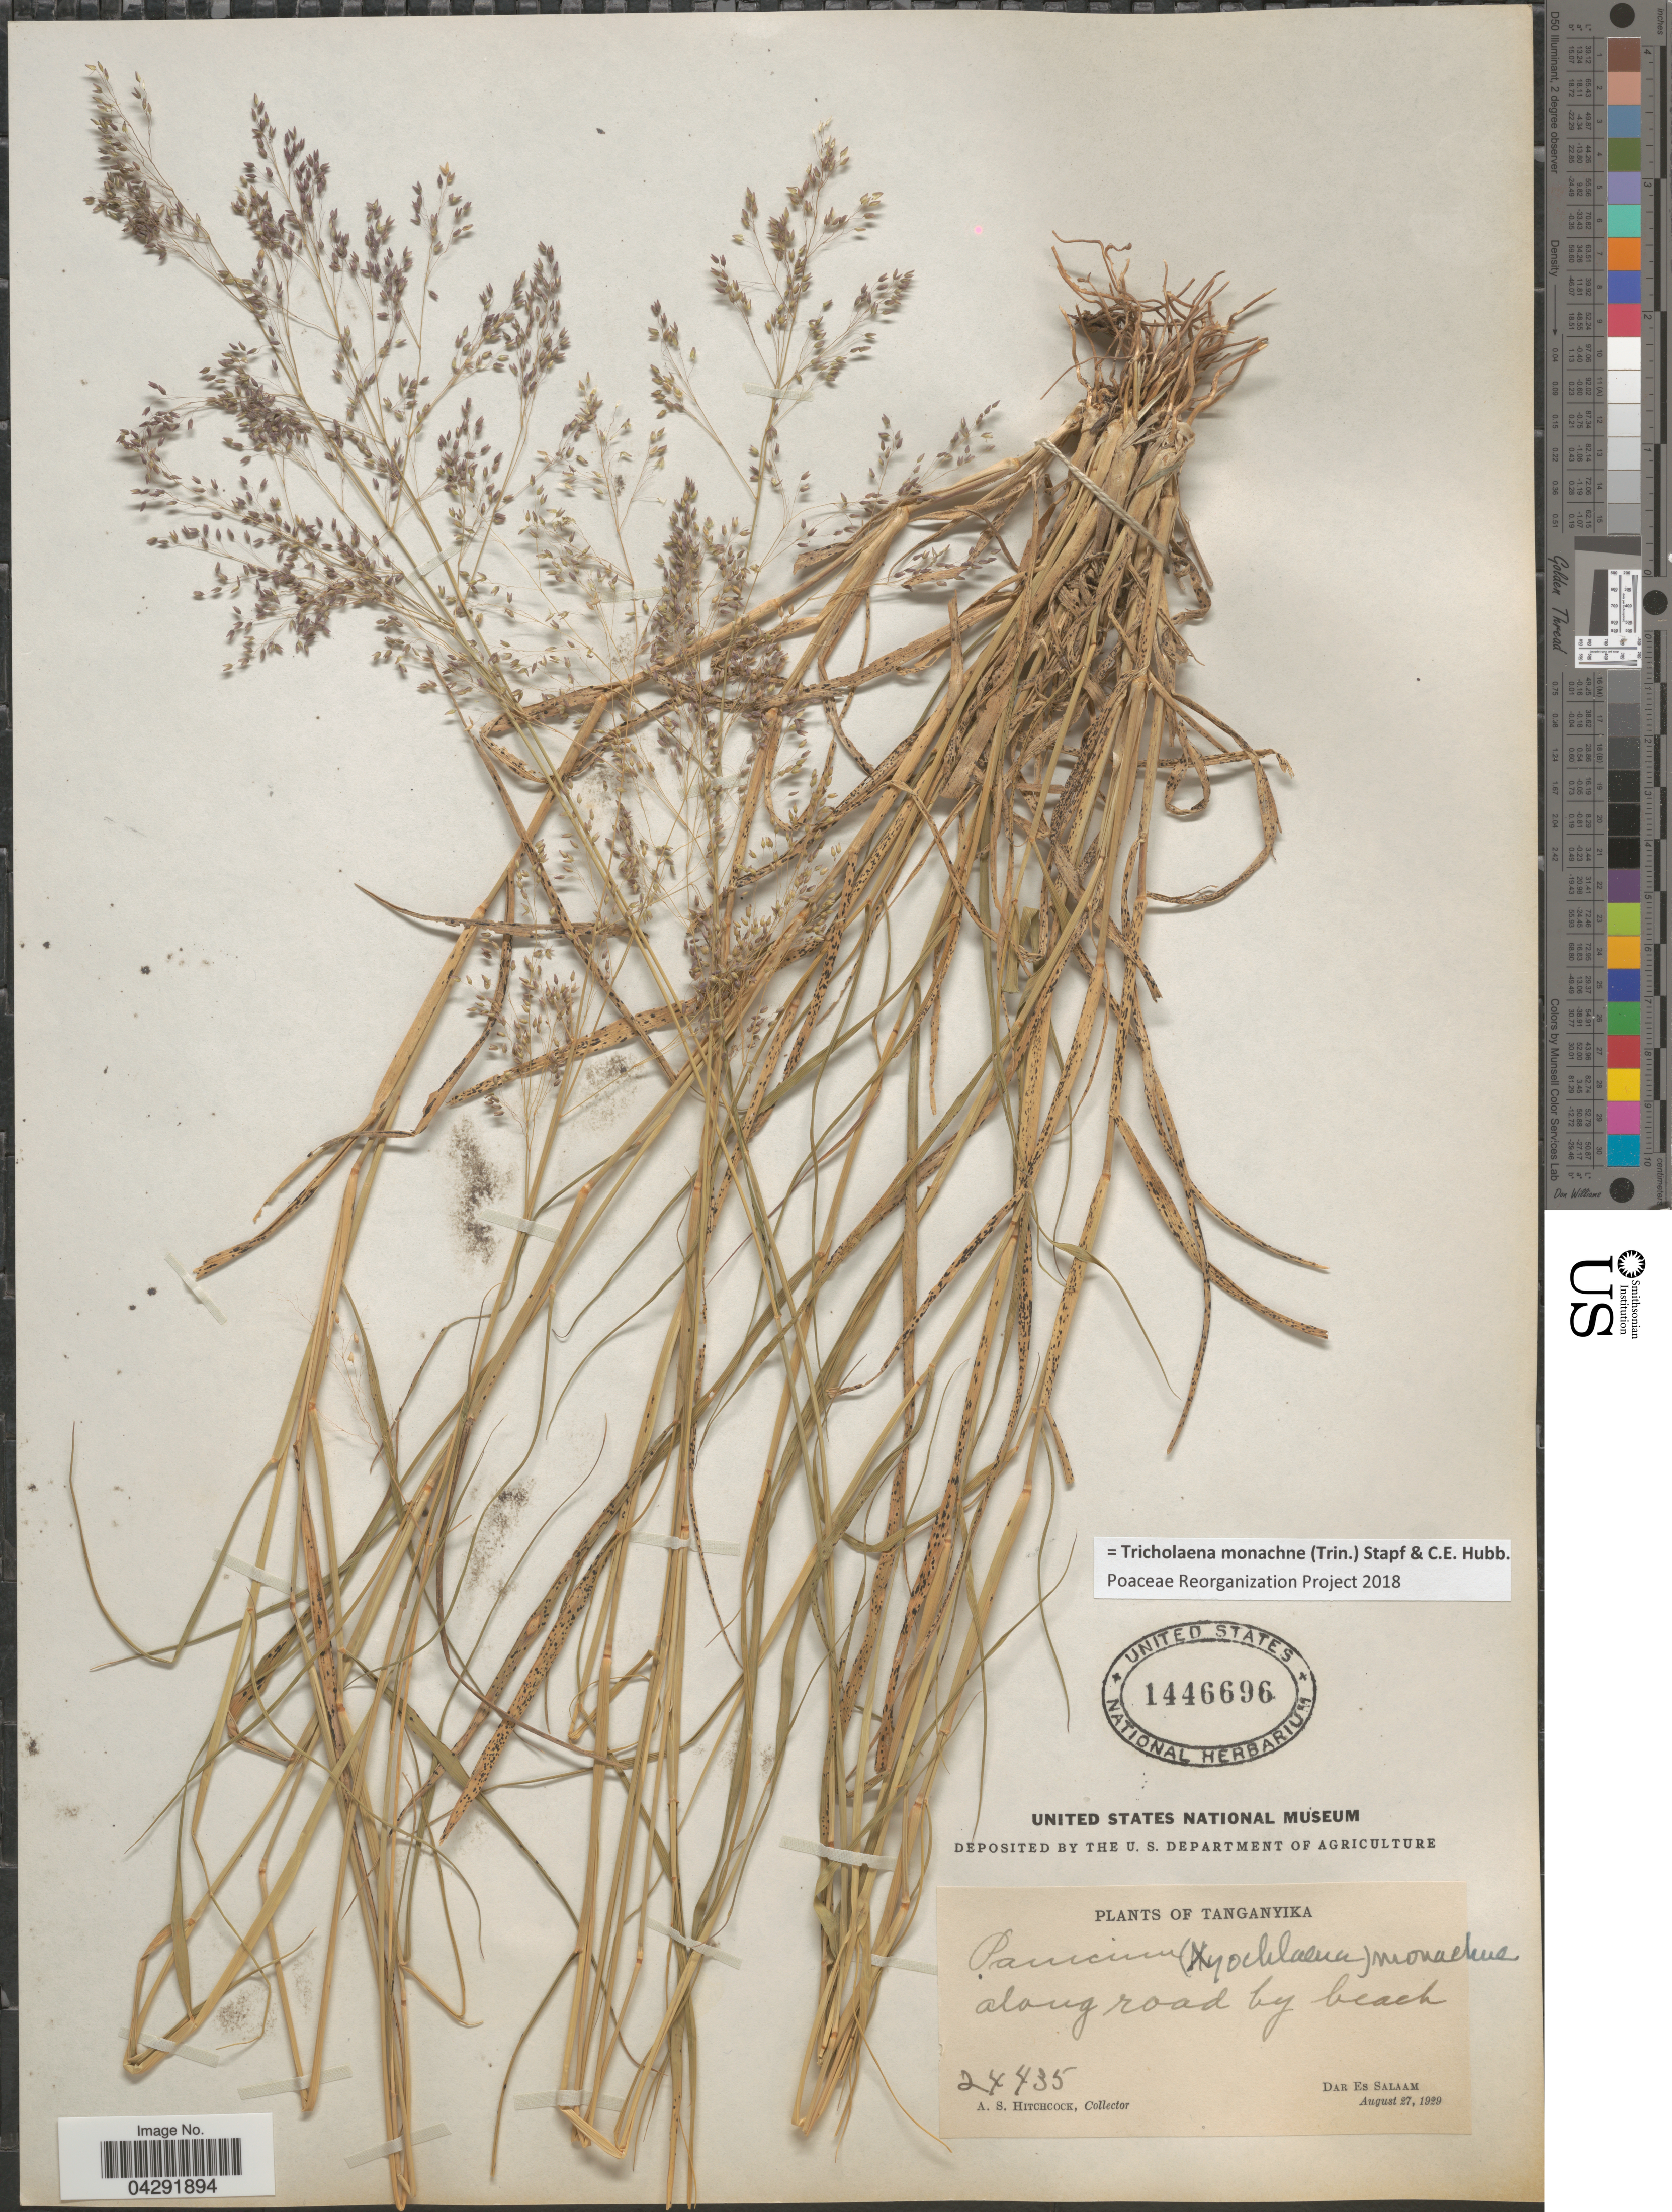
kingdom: Plantae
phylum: Tracheophyta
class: Liliopsida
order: Poales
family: Poaceae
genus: Tricholaena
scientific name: Tricholaena monachne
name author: (Trin.) Stapf & C.E. Hubb.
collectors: A. S. Hitchcock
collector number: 24435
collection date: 1929-08-27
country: Tanzania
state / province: Dar es Salaam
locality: Tanganyika. Along road by beach.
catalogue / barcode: US 1446696